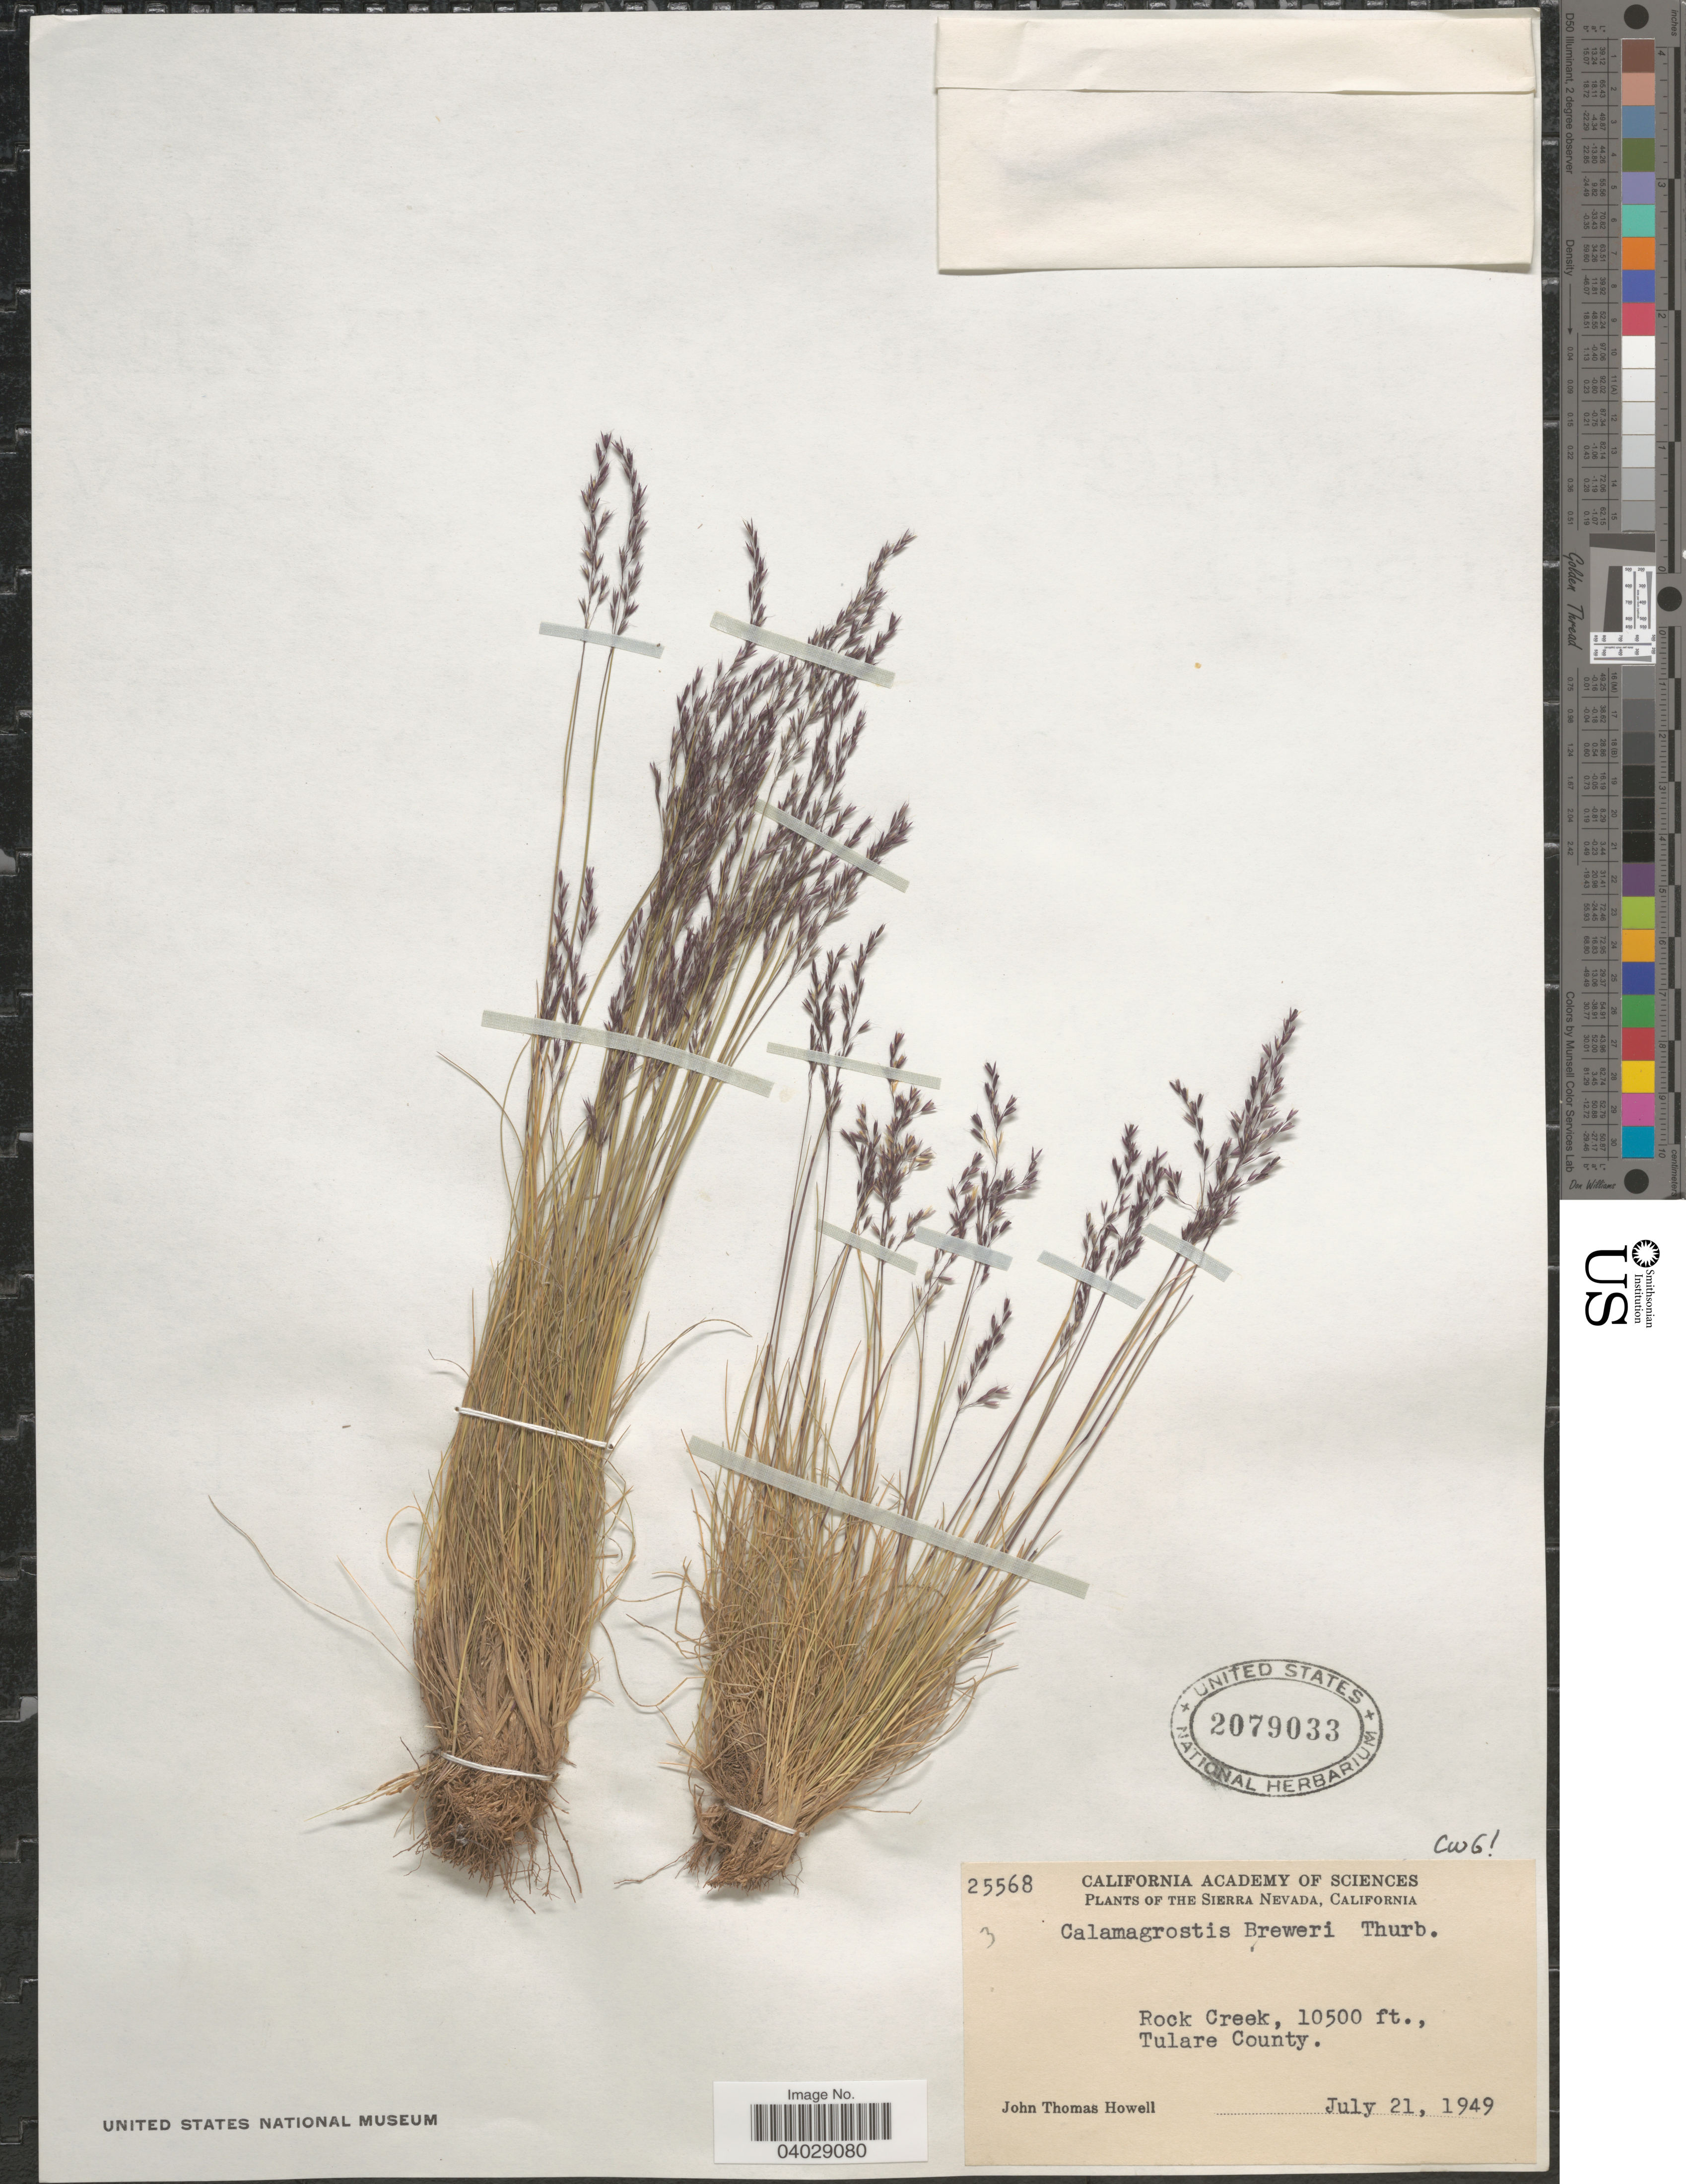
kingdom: Plantae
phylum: Tracheophyta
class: Liliopsida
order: Poales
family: Poaceae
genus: Calamagrostis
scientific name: Calamagrostis muiriana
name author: B.L. Wilson & Sami Gray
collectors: J. T. Howell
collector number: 25568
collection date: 1949-07-21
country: United States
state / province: California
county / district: Tulare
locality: The Sierra Nevada. Rock Creek, Tulare County.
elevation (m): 3200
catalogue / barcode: US 2079033